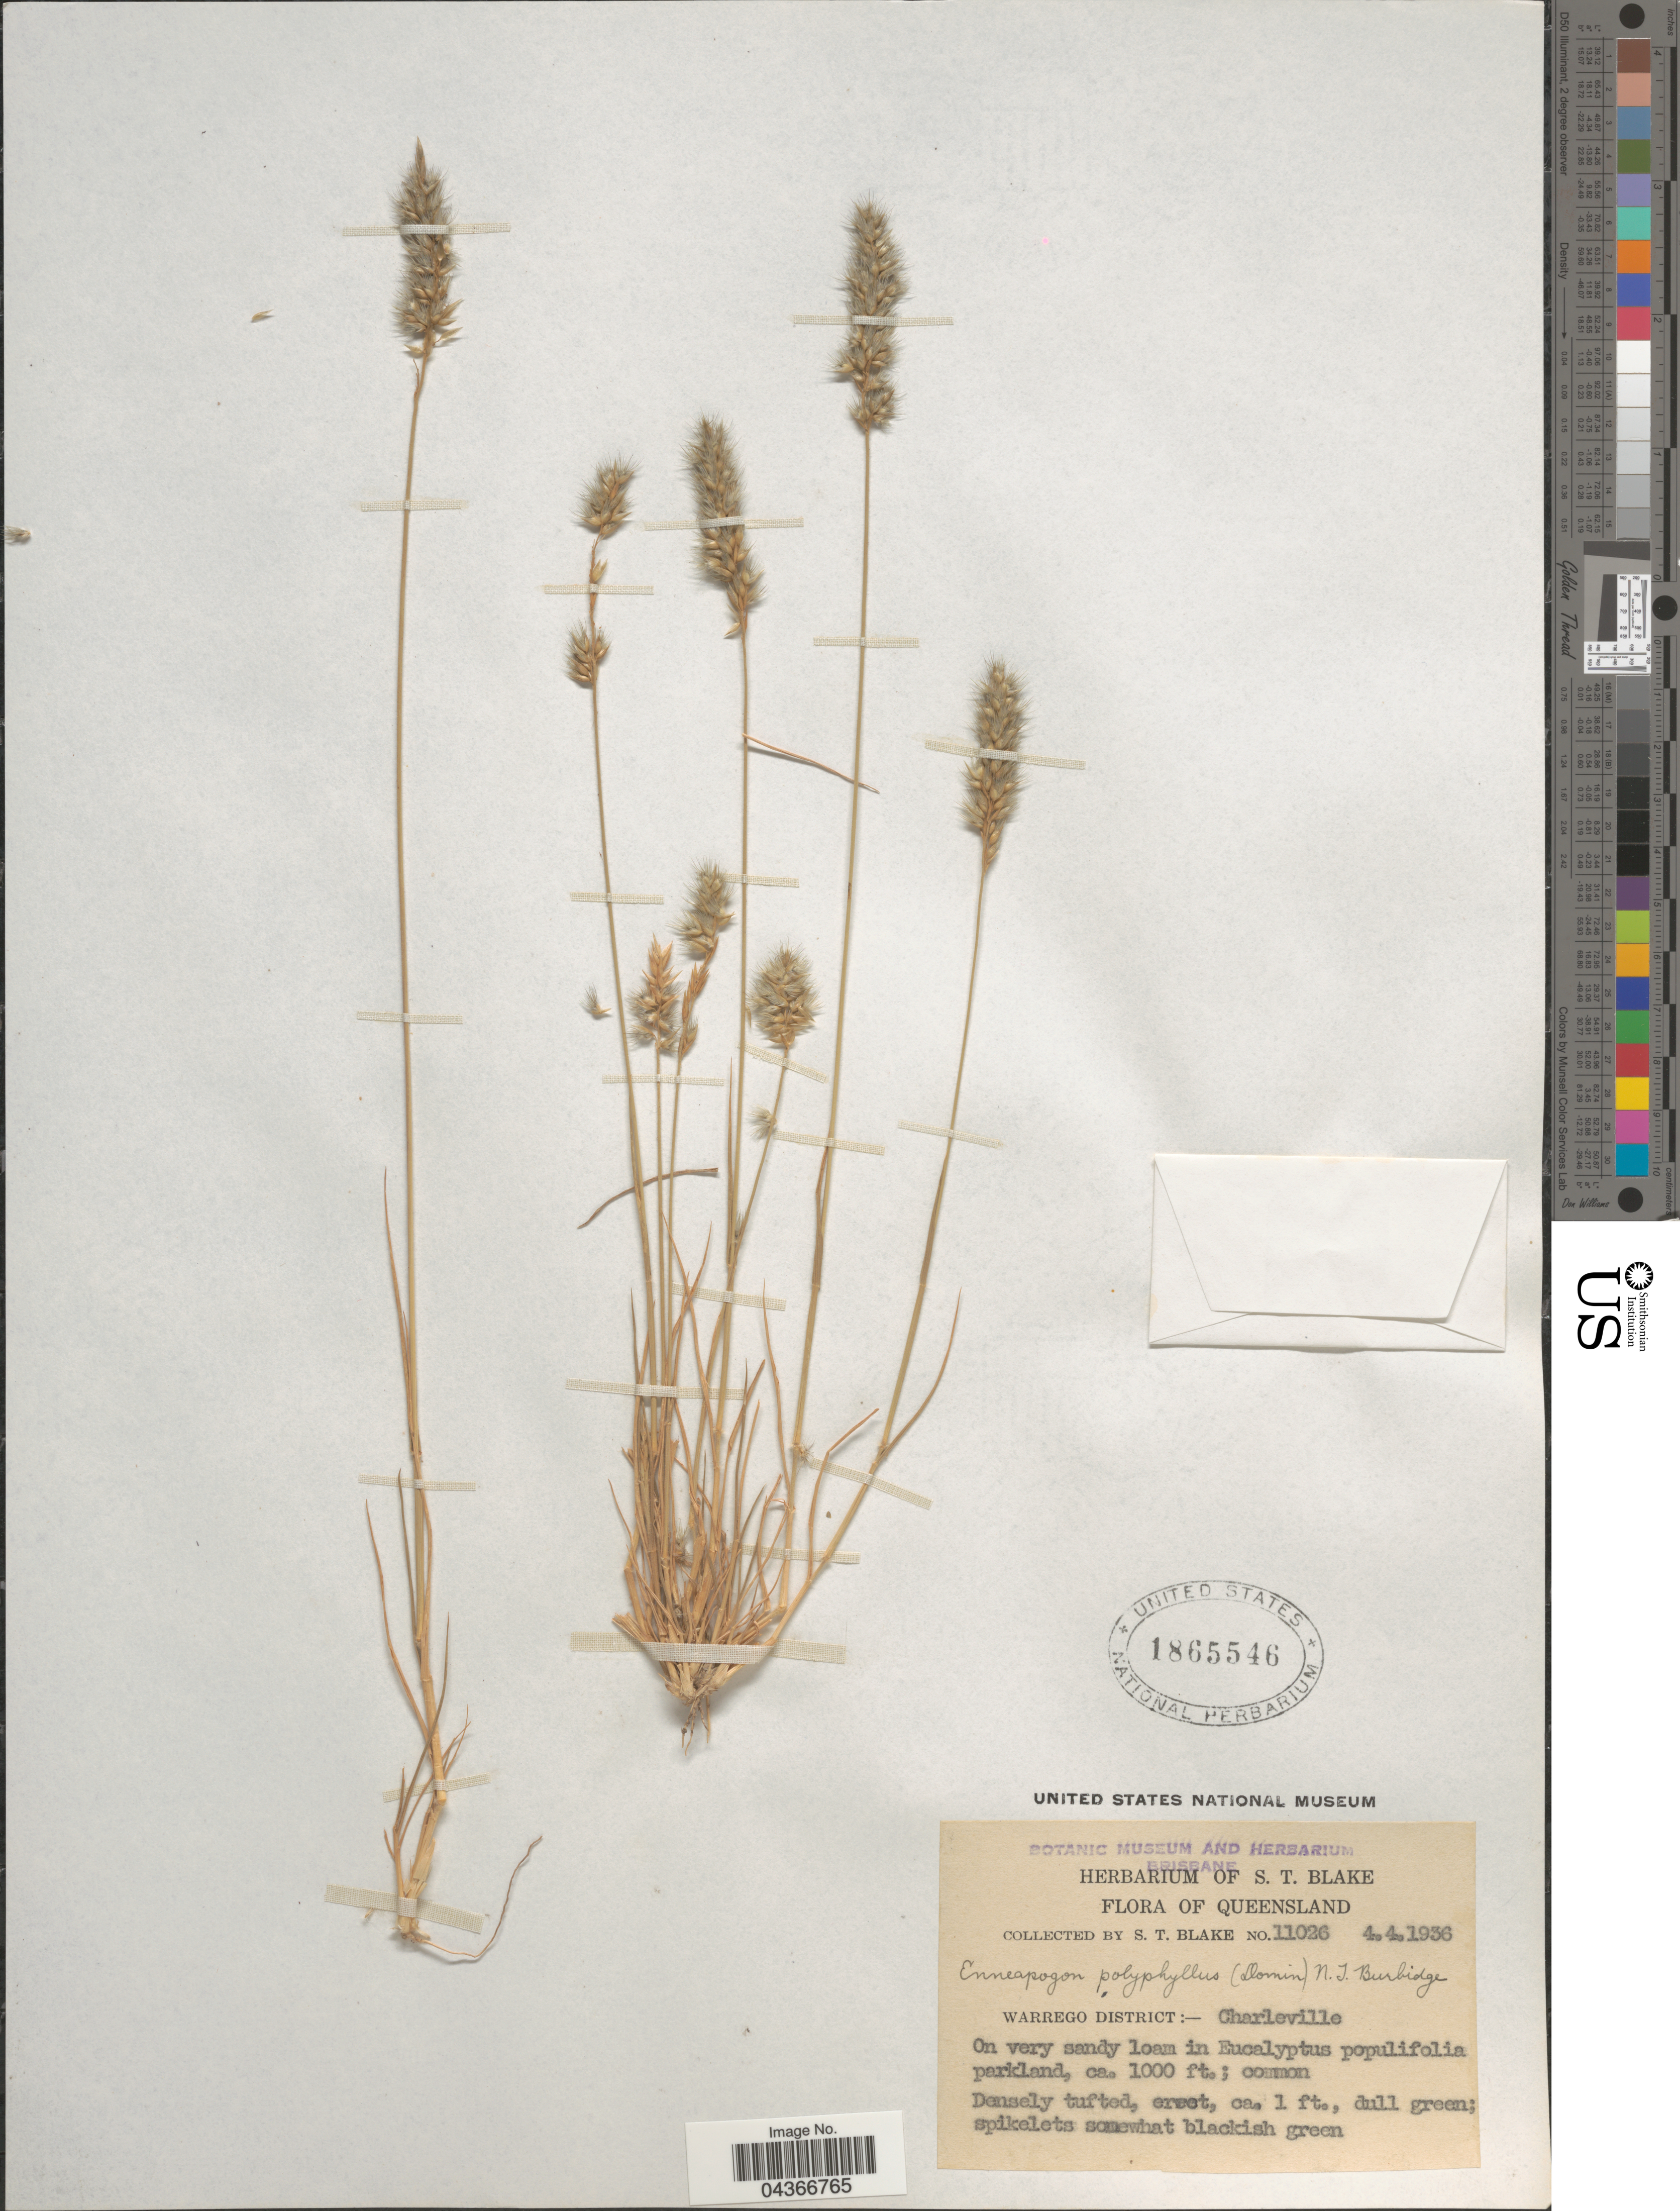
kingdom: Plantae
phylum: Tracheophyta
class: Liliopsida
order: Poales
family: Poaceae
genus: Enneapogon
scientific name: Enneapogon polyphyllus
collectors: S. T. Blake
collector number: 11026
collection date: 1936-04-04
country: Australia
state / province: Queensland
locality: Warrego District:- Charleville.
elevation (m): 305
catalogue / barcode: US 1865546